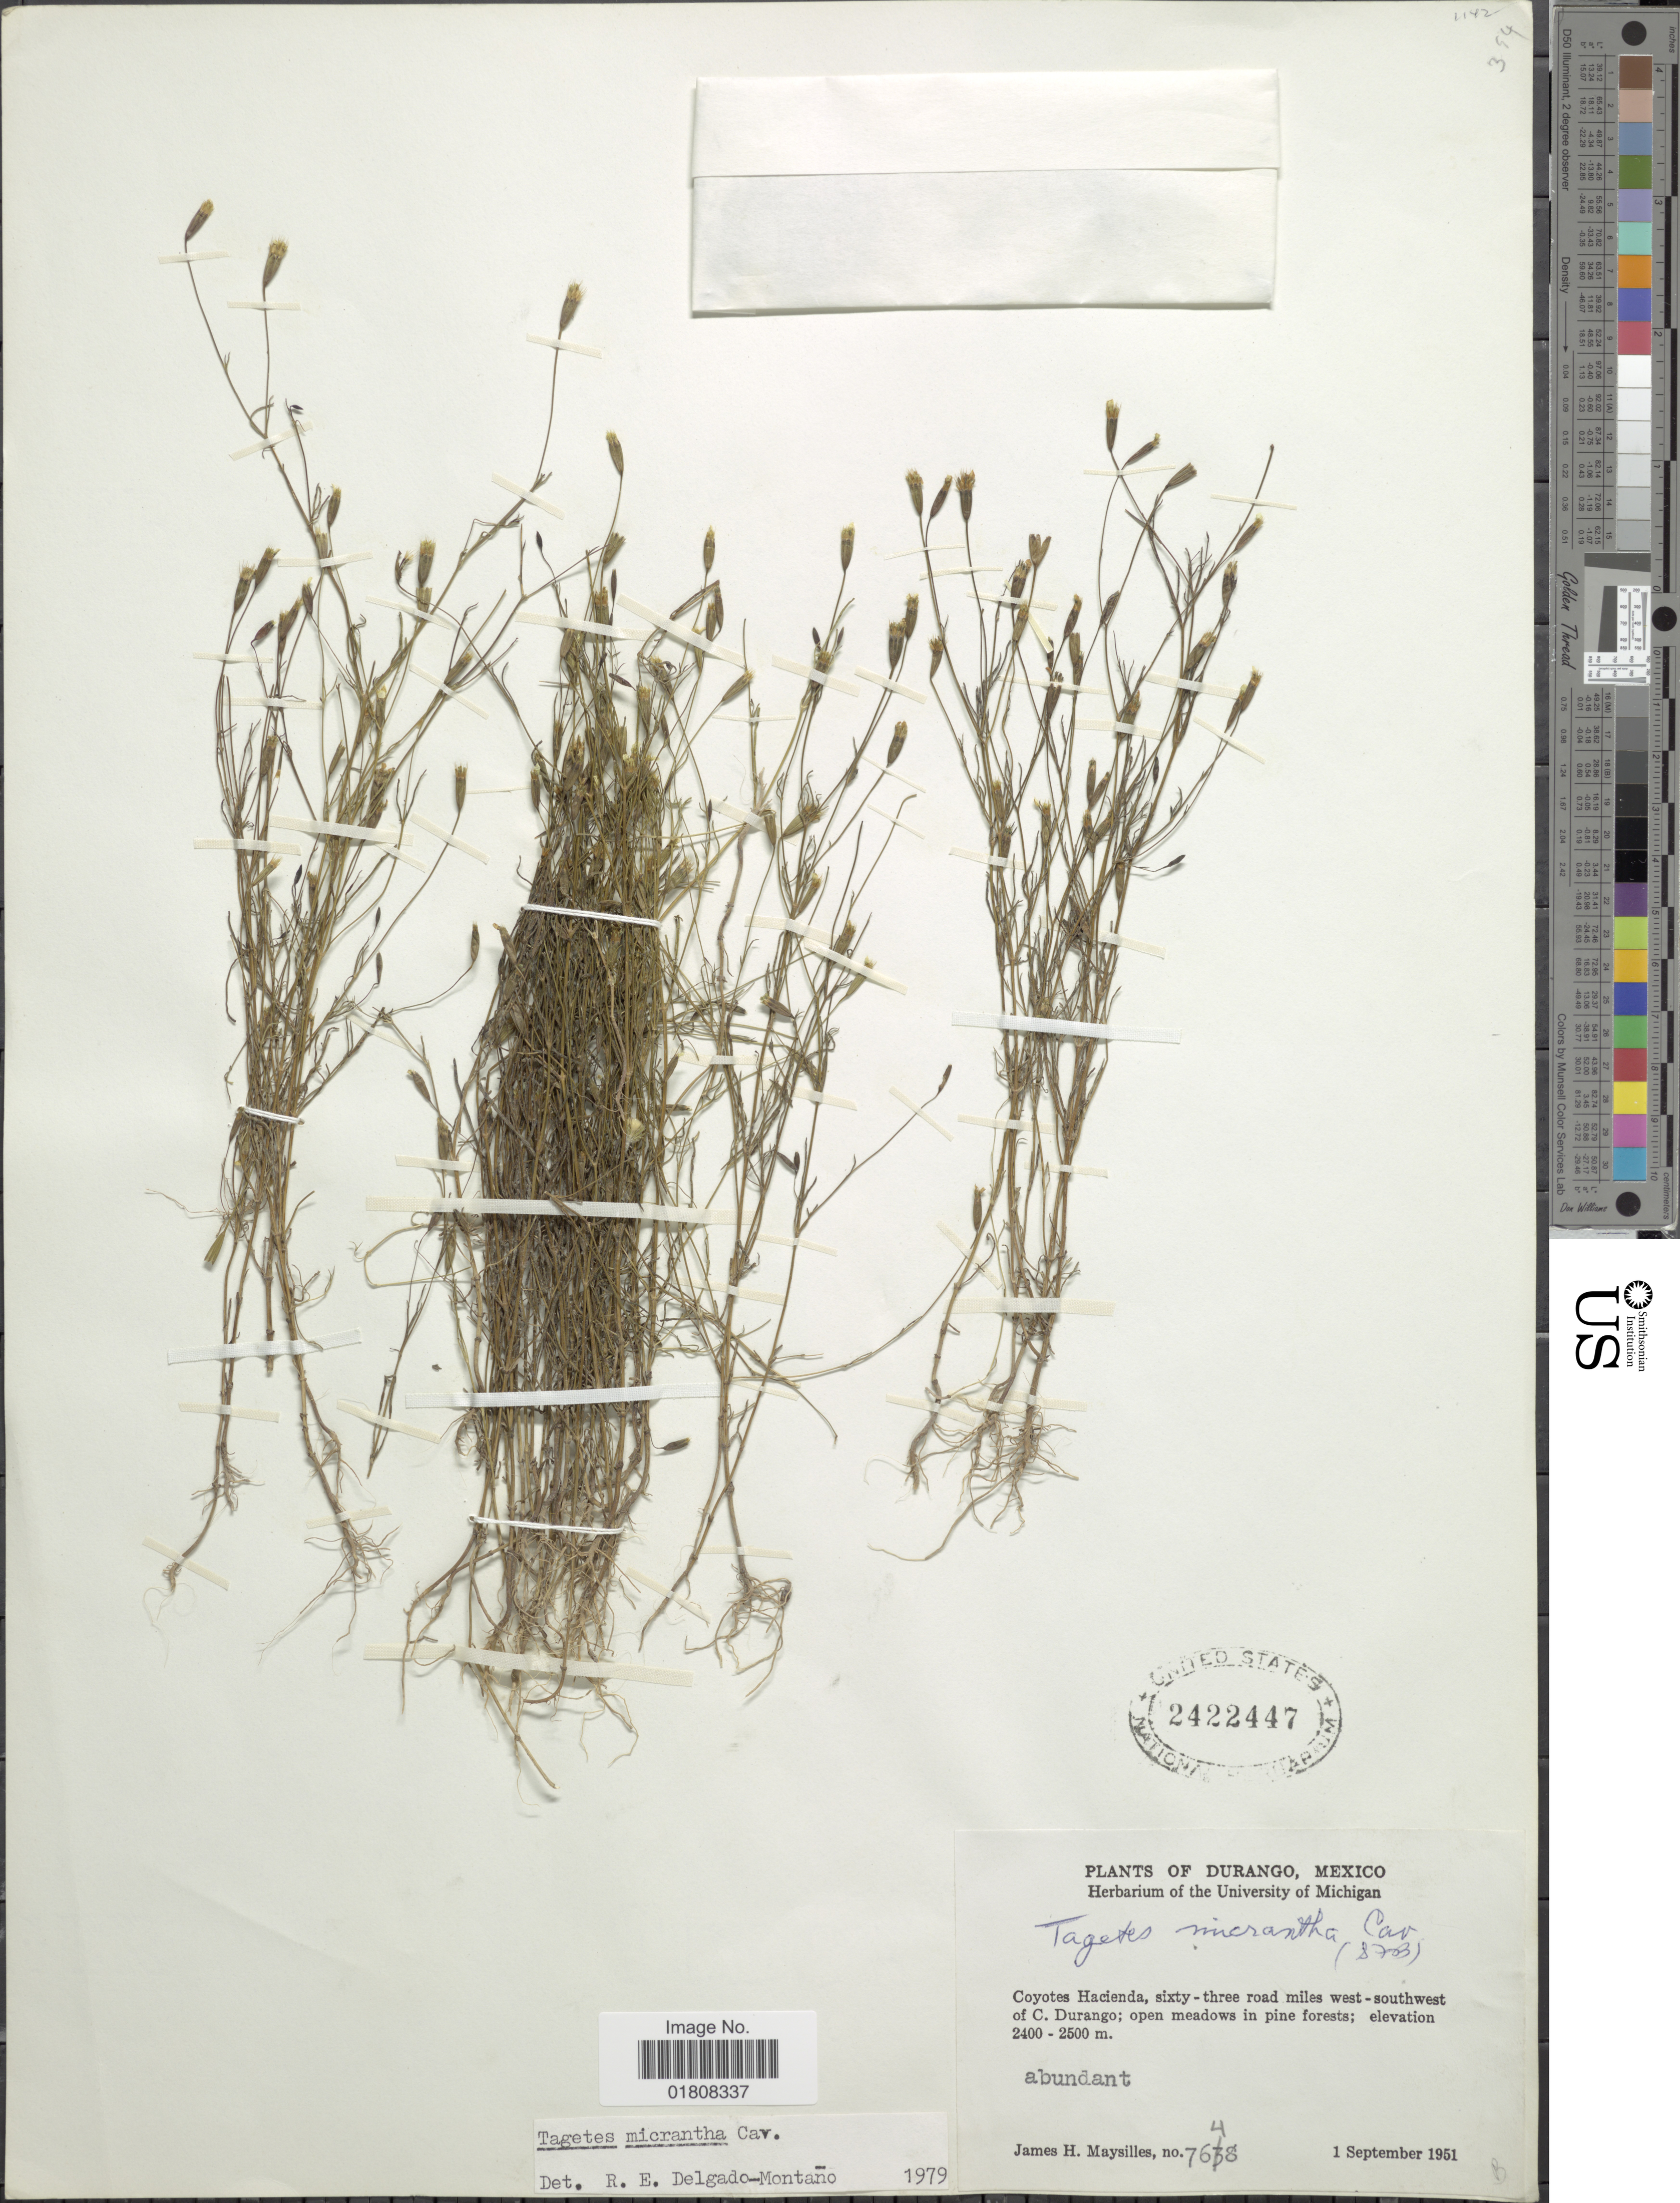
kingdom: Plantae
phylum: Tracheophyta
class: Magnoliopsida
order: Asterales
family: Asteraceae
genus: Tagetes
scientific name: Tagetes micrantha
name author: Cav.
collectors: J. Maysilles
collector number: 7648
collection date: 1951-09-01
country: Mexico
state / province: Durango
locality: Coyotes Hacienda, sixty-three road miles west-southwest of C. Durango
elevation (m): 2400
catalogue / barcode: US 2422447